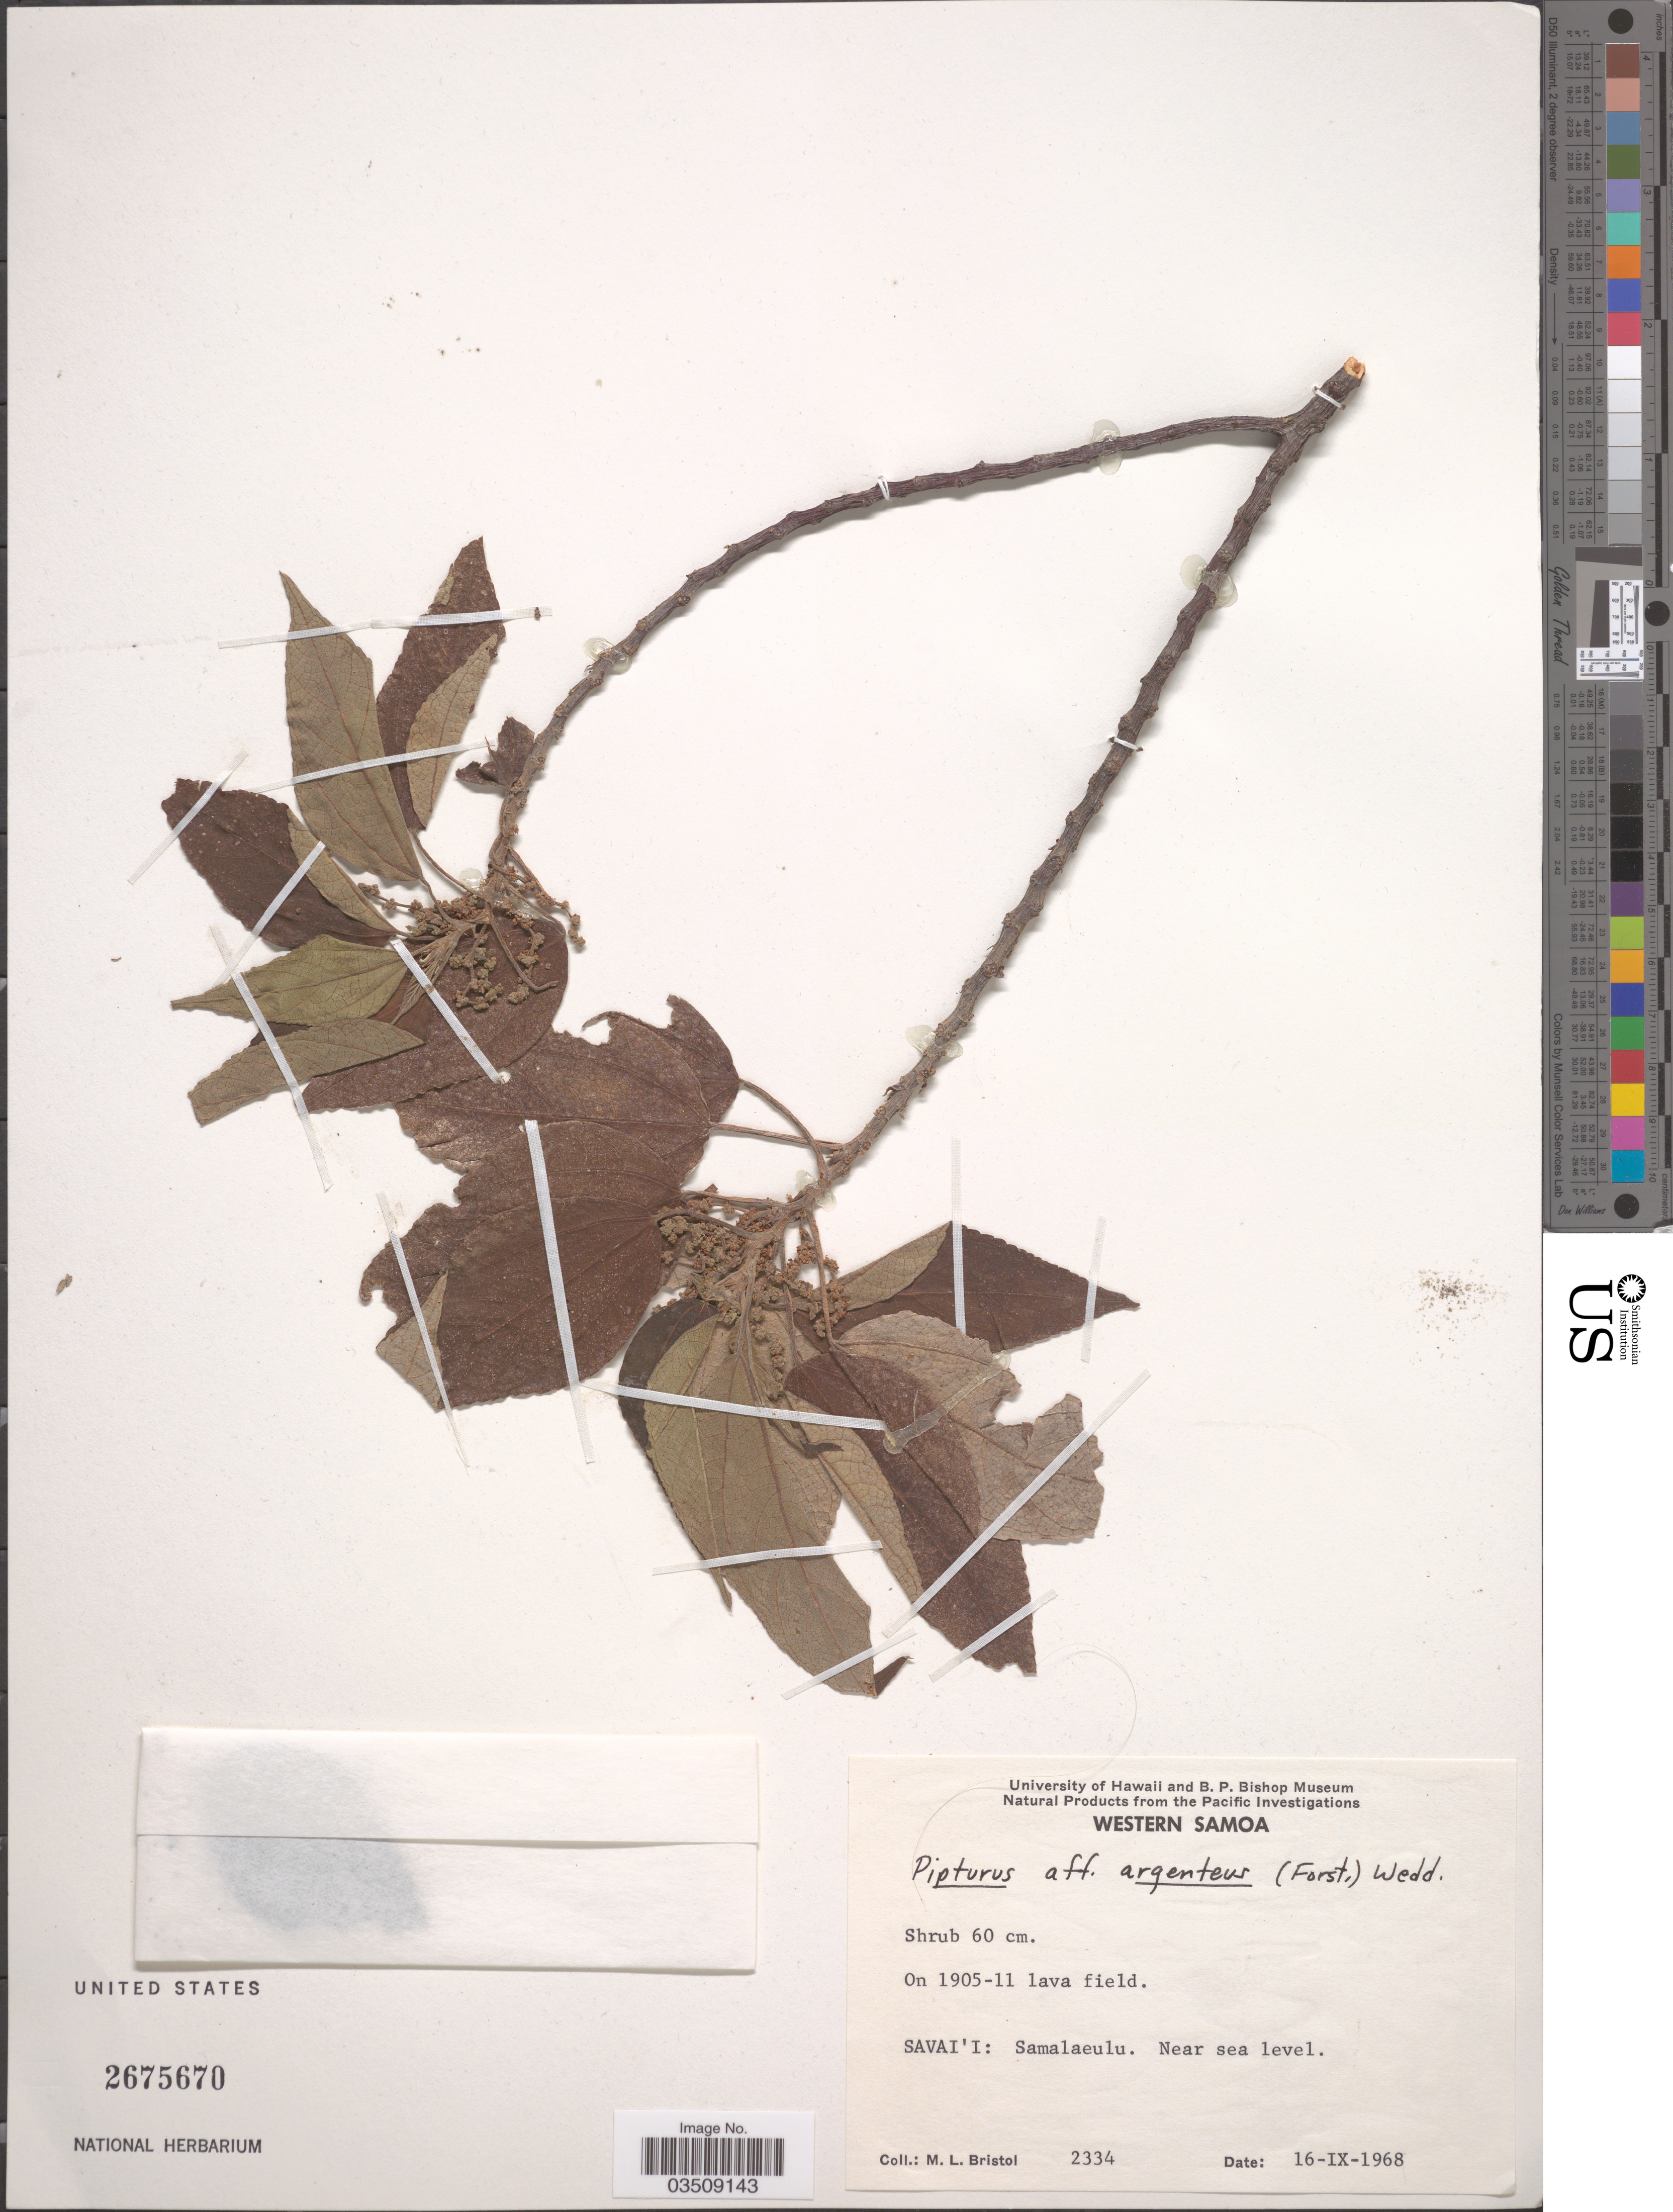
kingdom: Plantae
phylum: Tracheophyta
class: Magnoliopsida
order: Rosales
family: Urticaceae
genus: Pipturus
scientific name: Pipturus argenteus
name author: (G. Forst.) Wedd.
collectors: M. L. Bristol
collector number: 2334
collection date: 1968-09-16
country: Samoa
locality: Western Samoa. On 1905-11 lava field. Savai'i: Samalaeulu.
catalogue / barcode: US 2675670